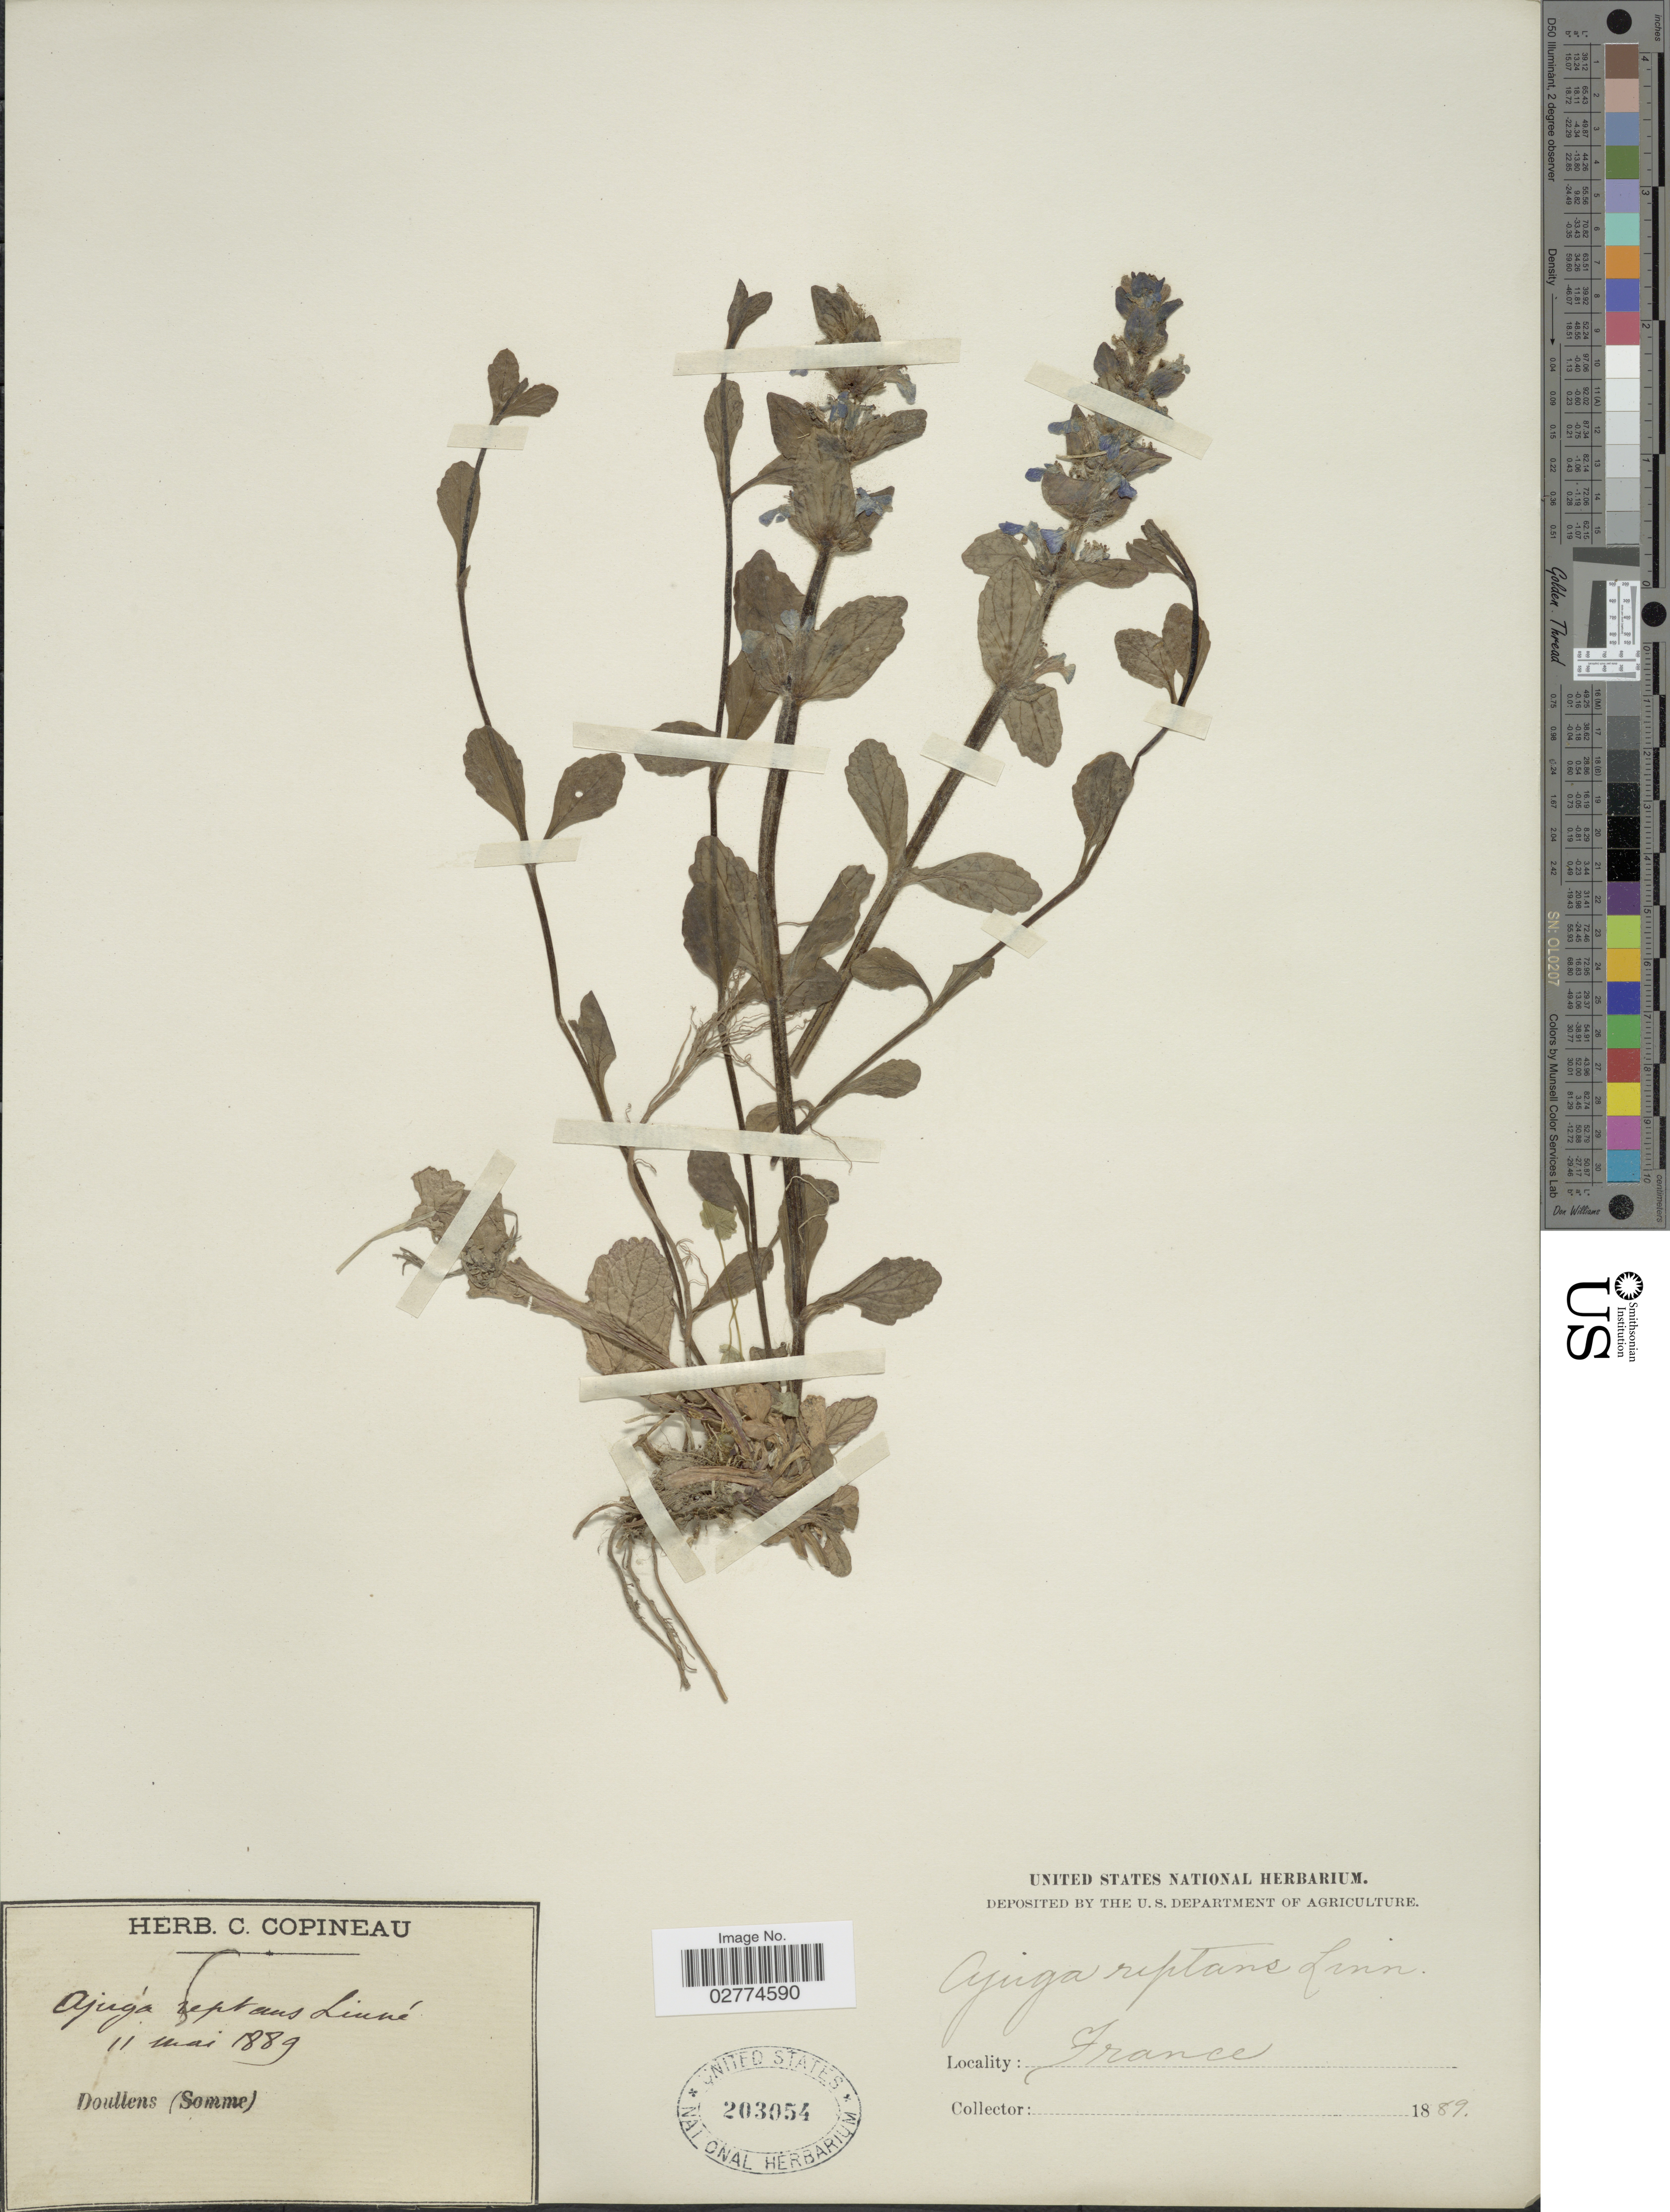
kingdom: Plantae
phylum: Tracheophyta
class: Magnoliopsida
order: Lamiales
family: Lamiaceae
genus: Ajuga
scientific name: Ajuga reptans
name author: L.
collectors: ex herb. C. Copineau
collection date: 1889-05-11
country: France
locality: Doullens (Somme).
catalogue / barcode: US 203054